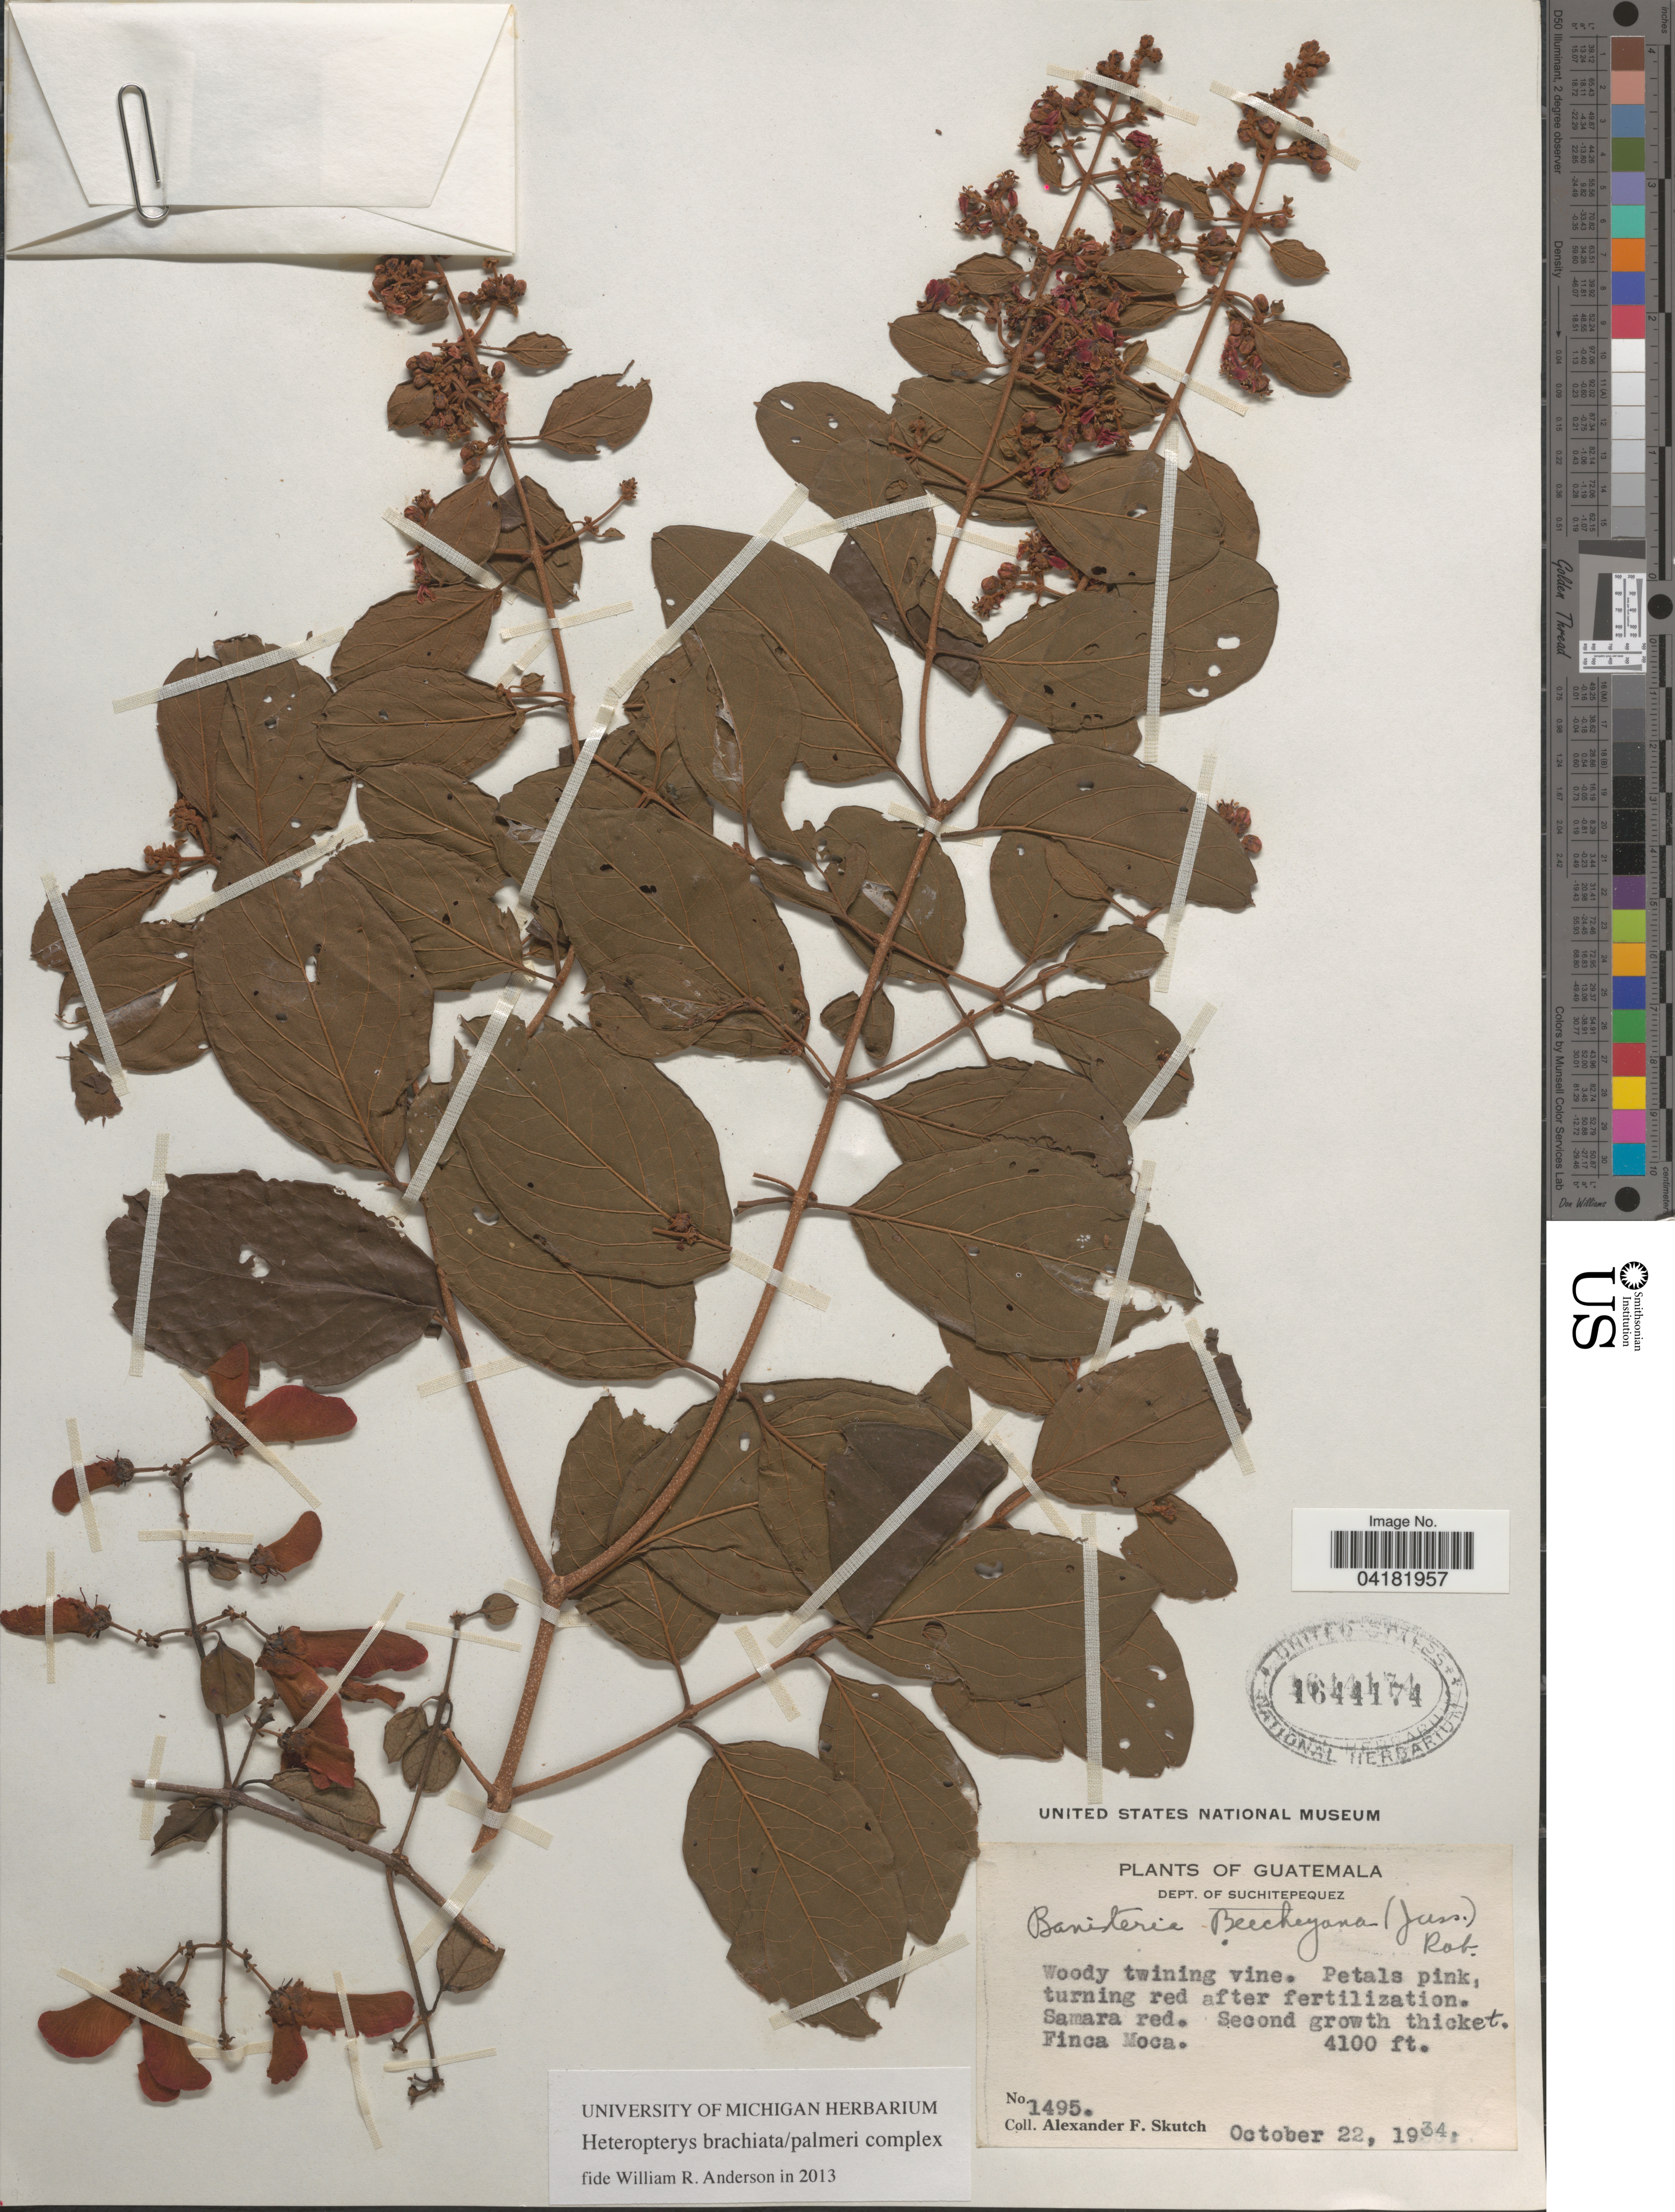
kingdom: Plantae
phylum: Tracheophyta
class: Magnoliopsida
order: Malpighiales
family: Malpighiaceae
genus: Heteropterys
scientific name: Heteropterys sp.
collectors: A. F. Skutch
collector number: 1495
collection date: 1934-10-22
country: Guatemala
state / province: Suchitepequez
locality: Dept. of Suchitepequez. Finca Moca.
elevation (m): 1250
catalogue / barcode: US 1644174